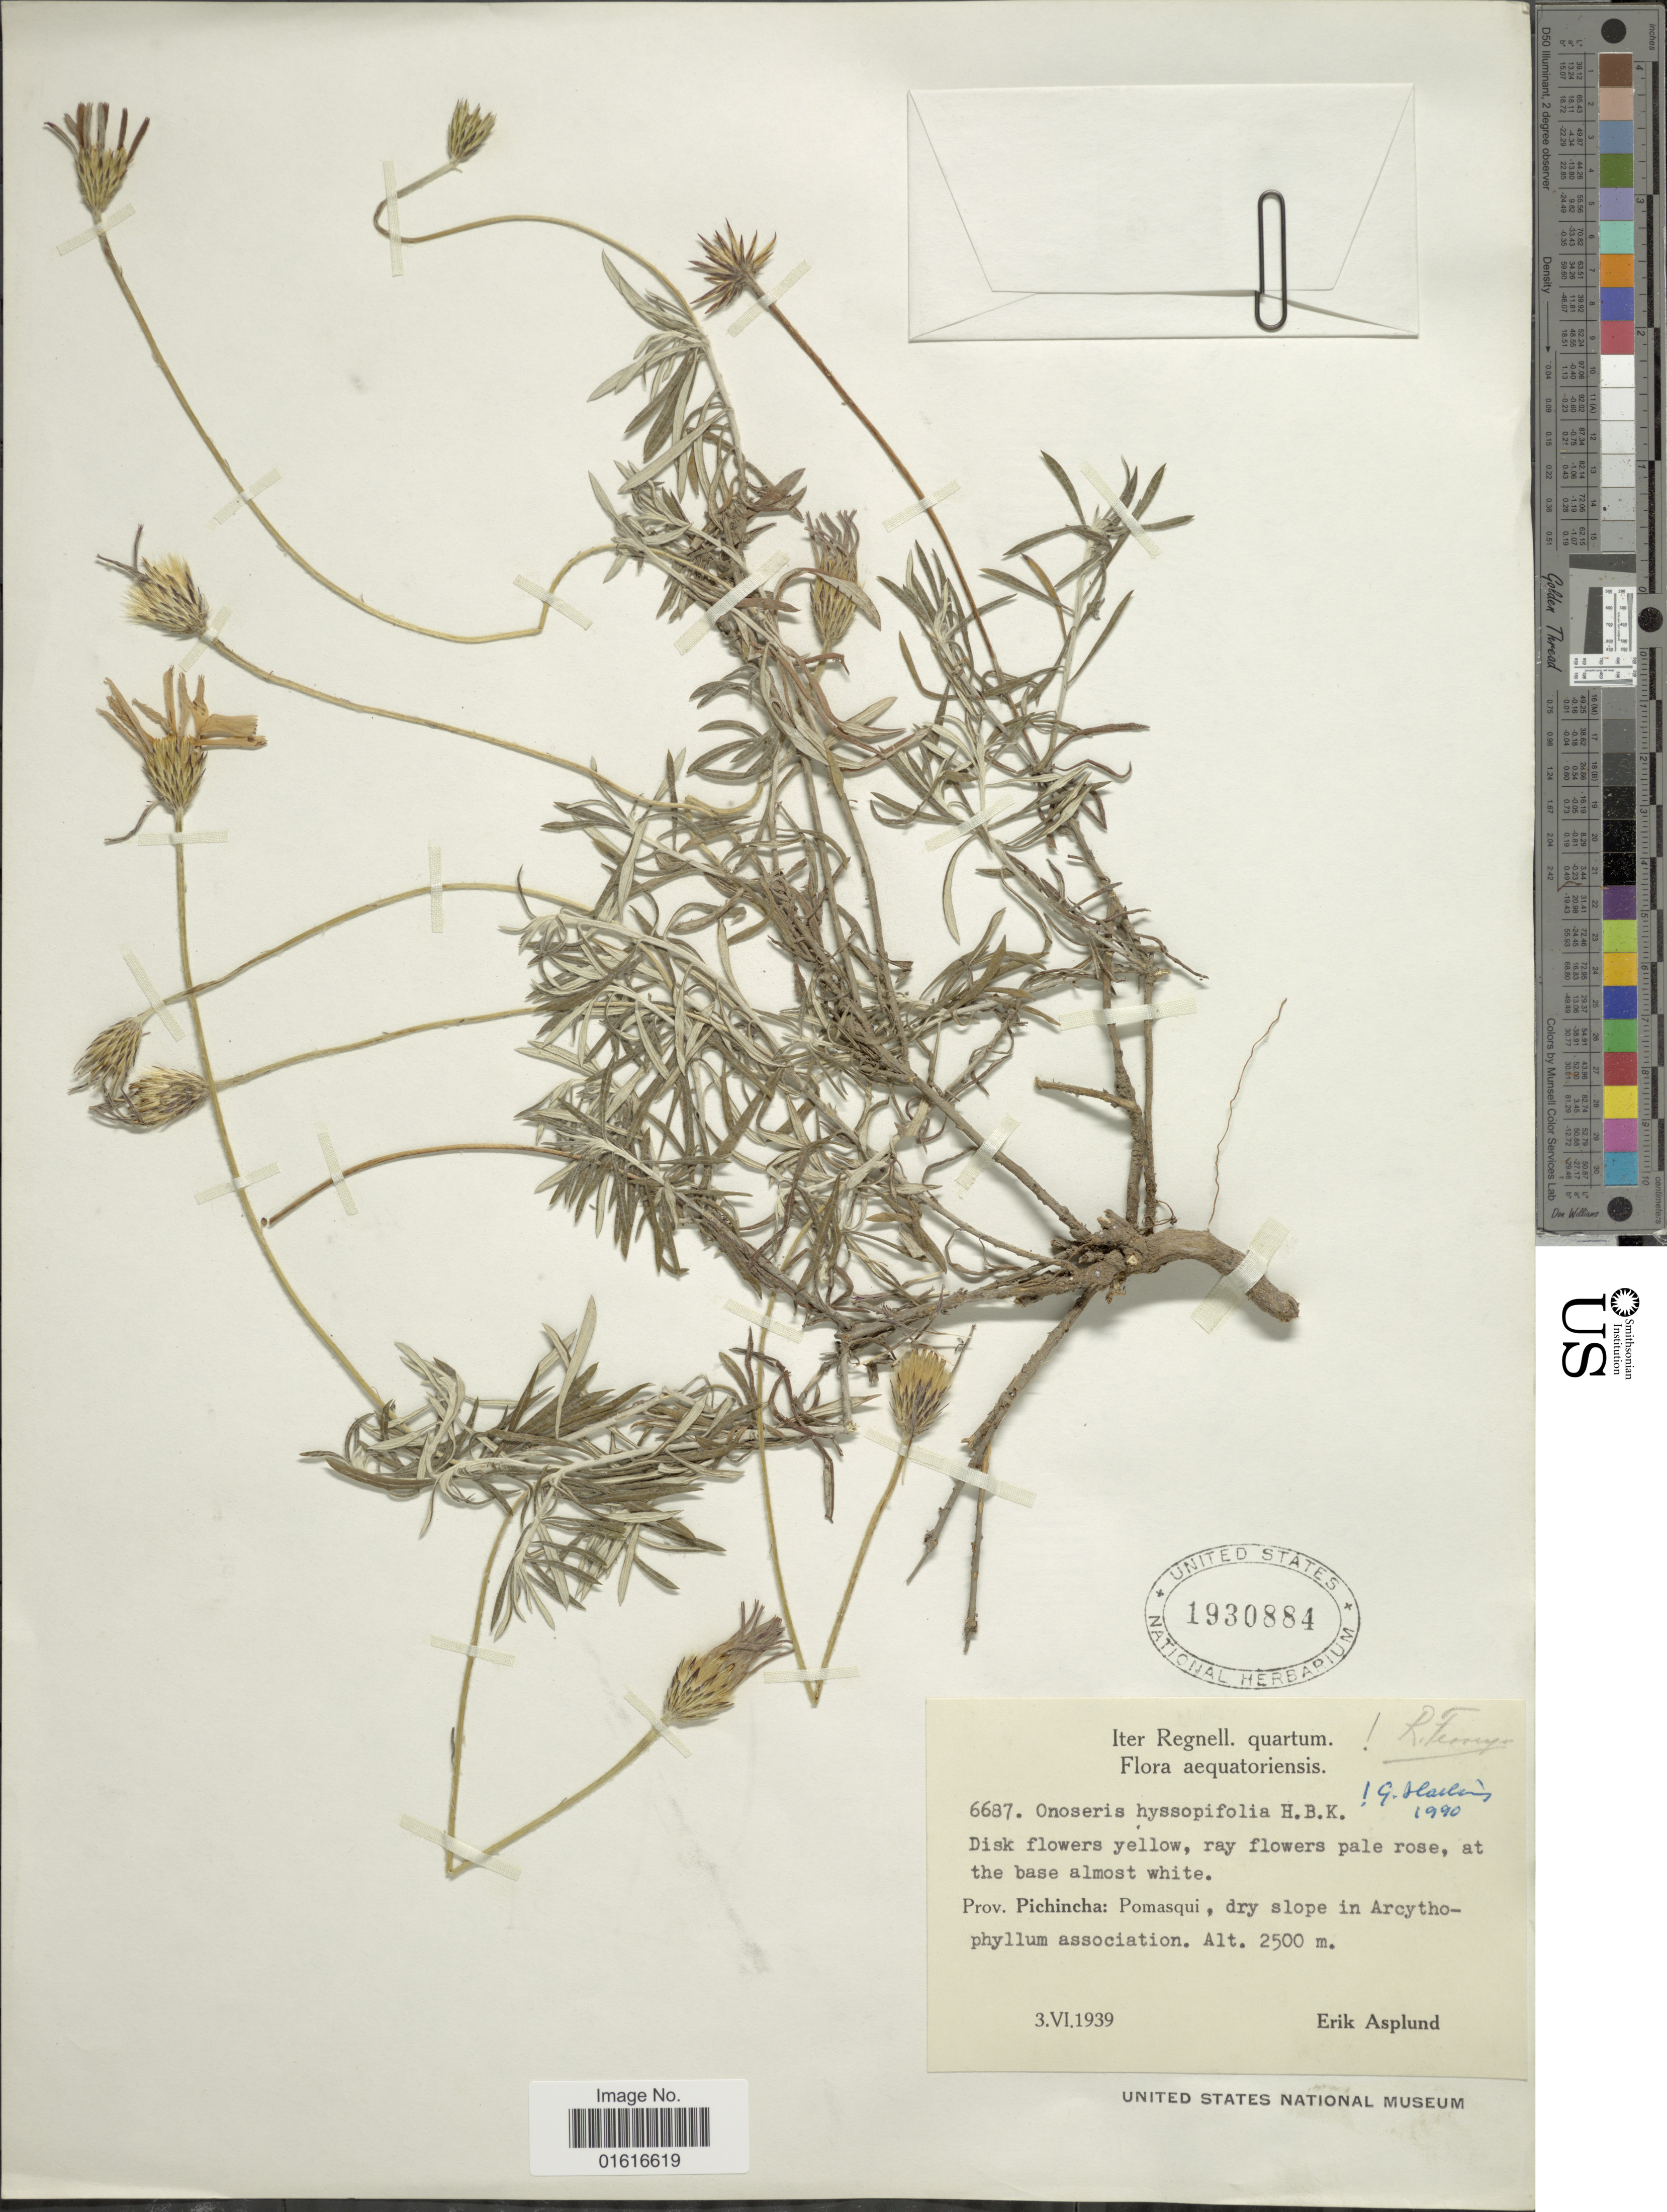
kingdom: Plantae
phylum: Tracheophyta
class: Magnoliopsida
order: Asterales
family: Asteraceae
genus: Onoseris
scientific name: Onoseris hyssopifolia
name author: Kunth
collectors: E. Asplund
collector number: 6687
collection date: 1939-06-03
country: Ecuador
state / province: Pichincha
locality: Pomasqui, dry slope in Arcythophyllum association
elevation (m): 2500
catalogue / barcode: US 1930884